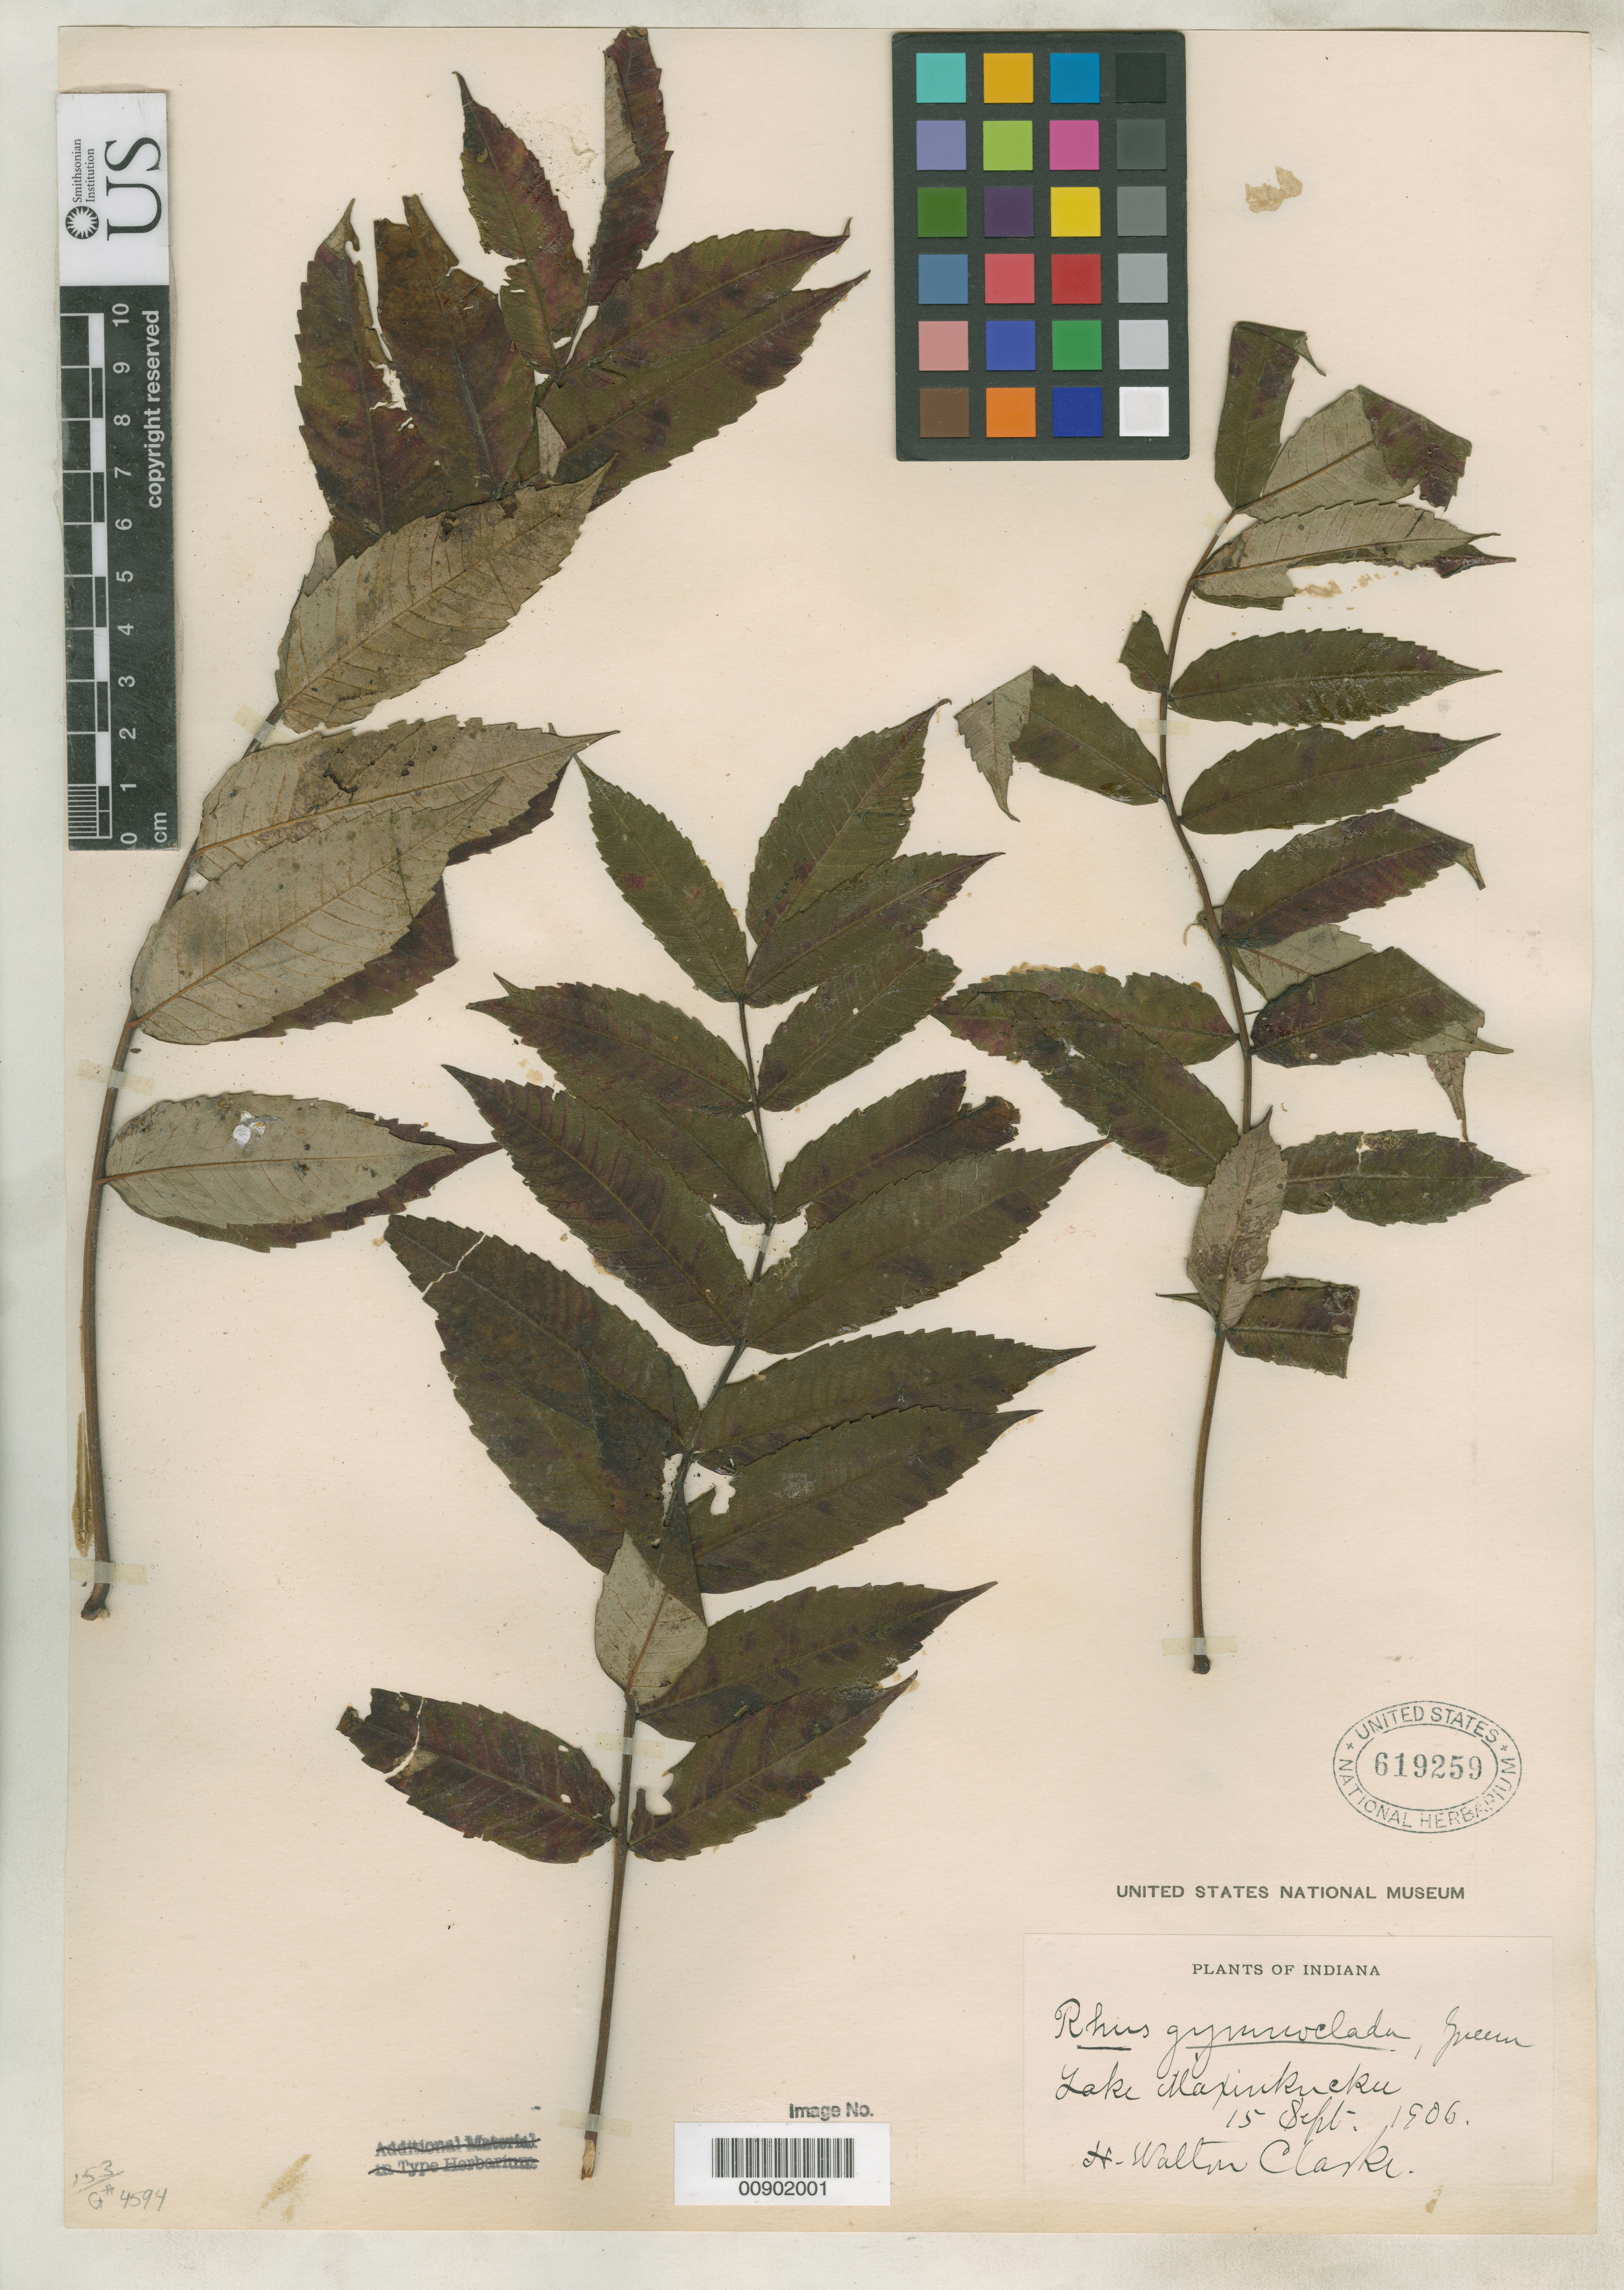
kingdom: Plantae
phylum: Tracheophyta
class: Magnoliopsida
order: Sapindales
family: Anacardiaceae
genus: Rhus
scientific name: Rhus gymnoclada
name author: Greene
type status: Isotype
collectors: H. W. Clarke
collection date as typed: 15 Sep 1906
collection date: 1906-09-15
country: United States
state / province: Indiana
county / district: Marshall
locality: Lake Maxinkuckee.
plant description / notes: Currently accepted name as cited by F.A. Barkley, Ann. Missouri Bot. Gard. 24: 330-331.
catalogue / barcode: US 619259